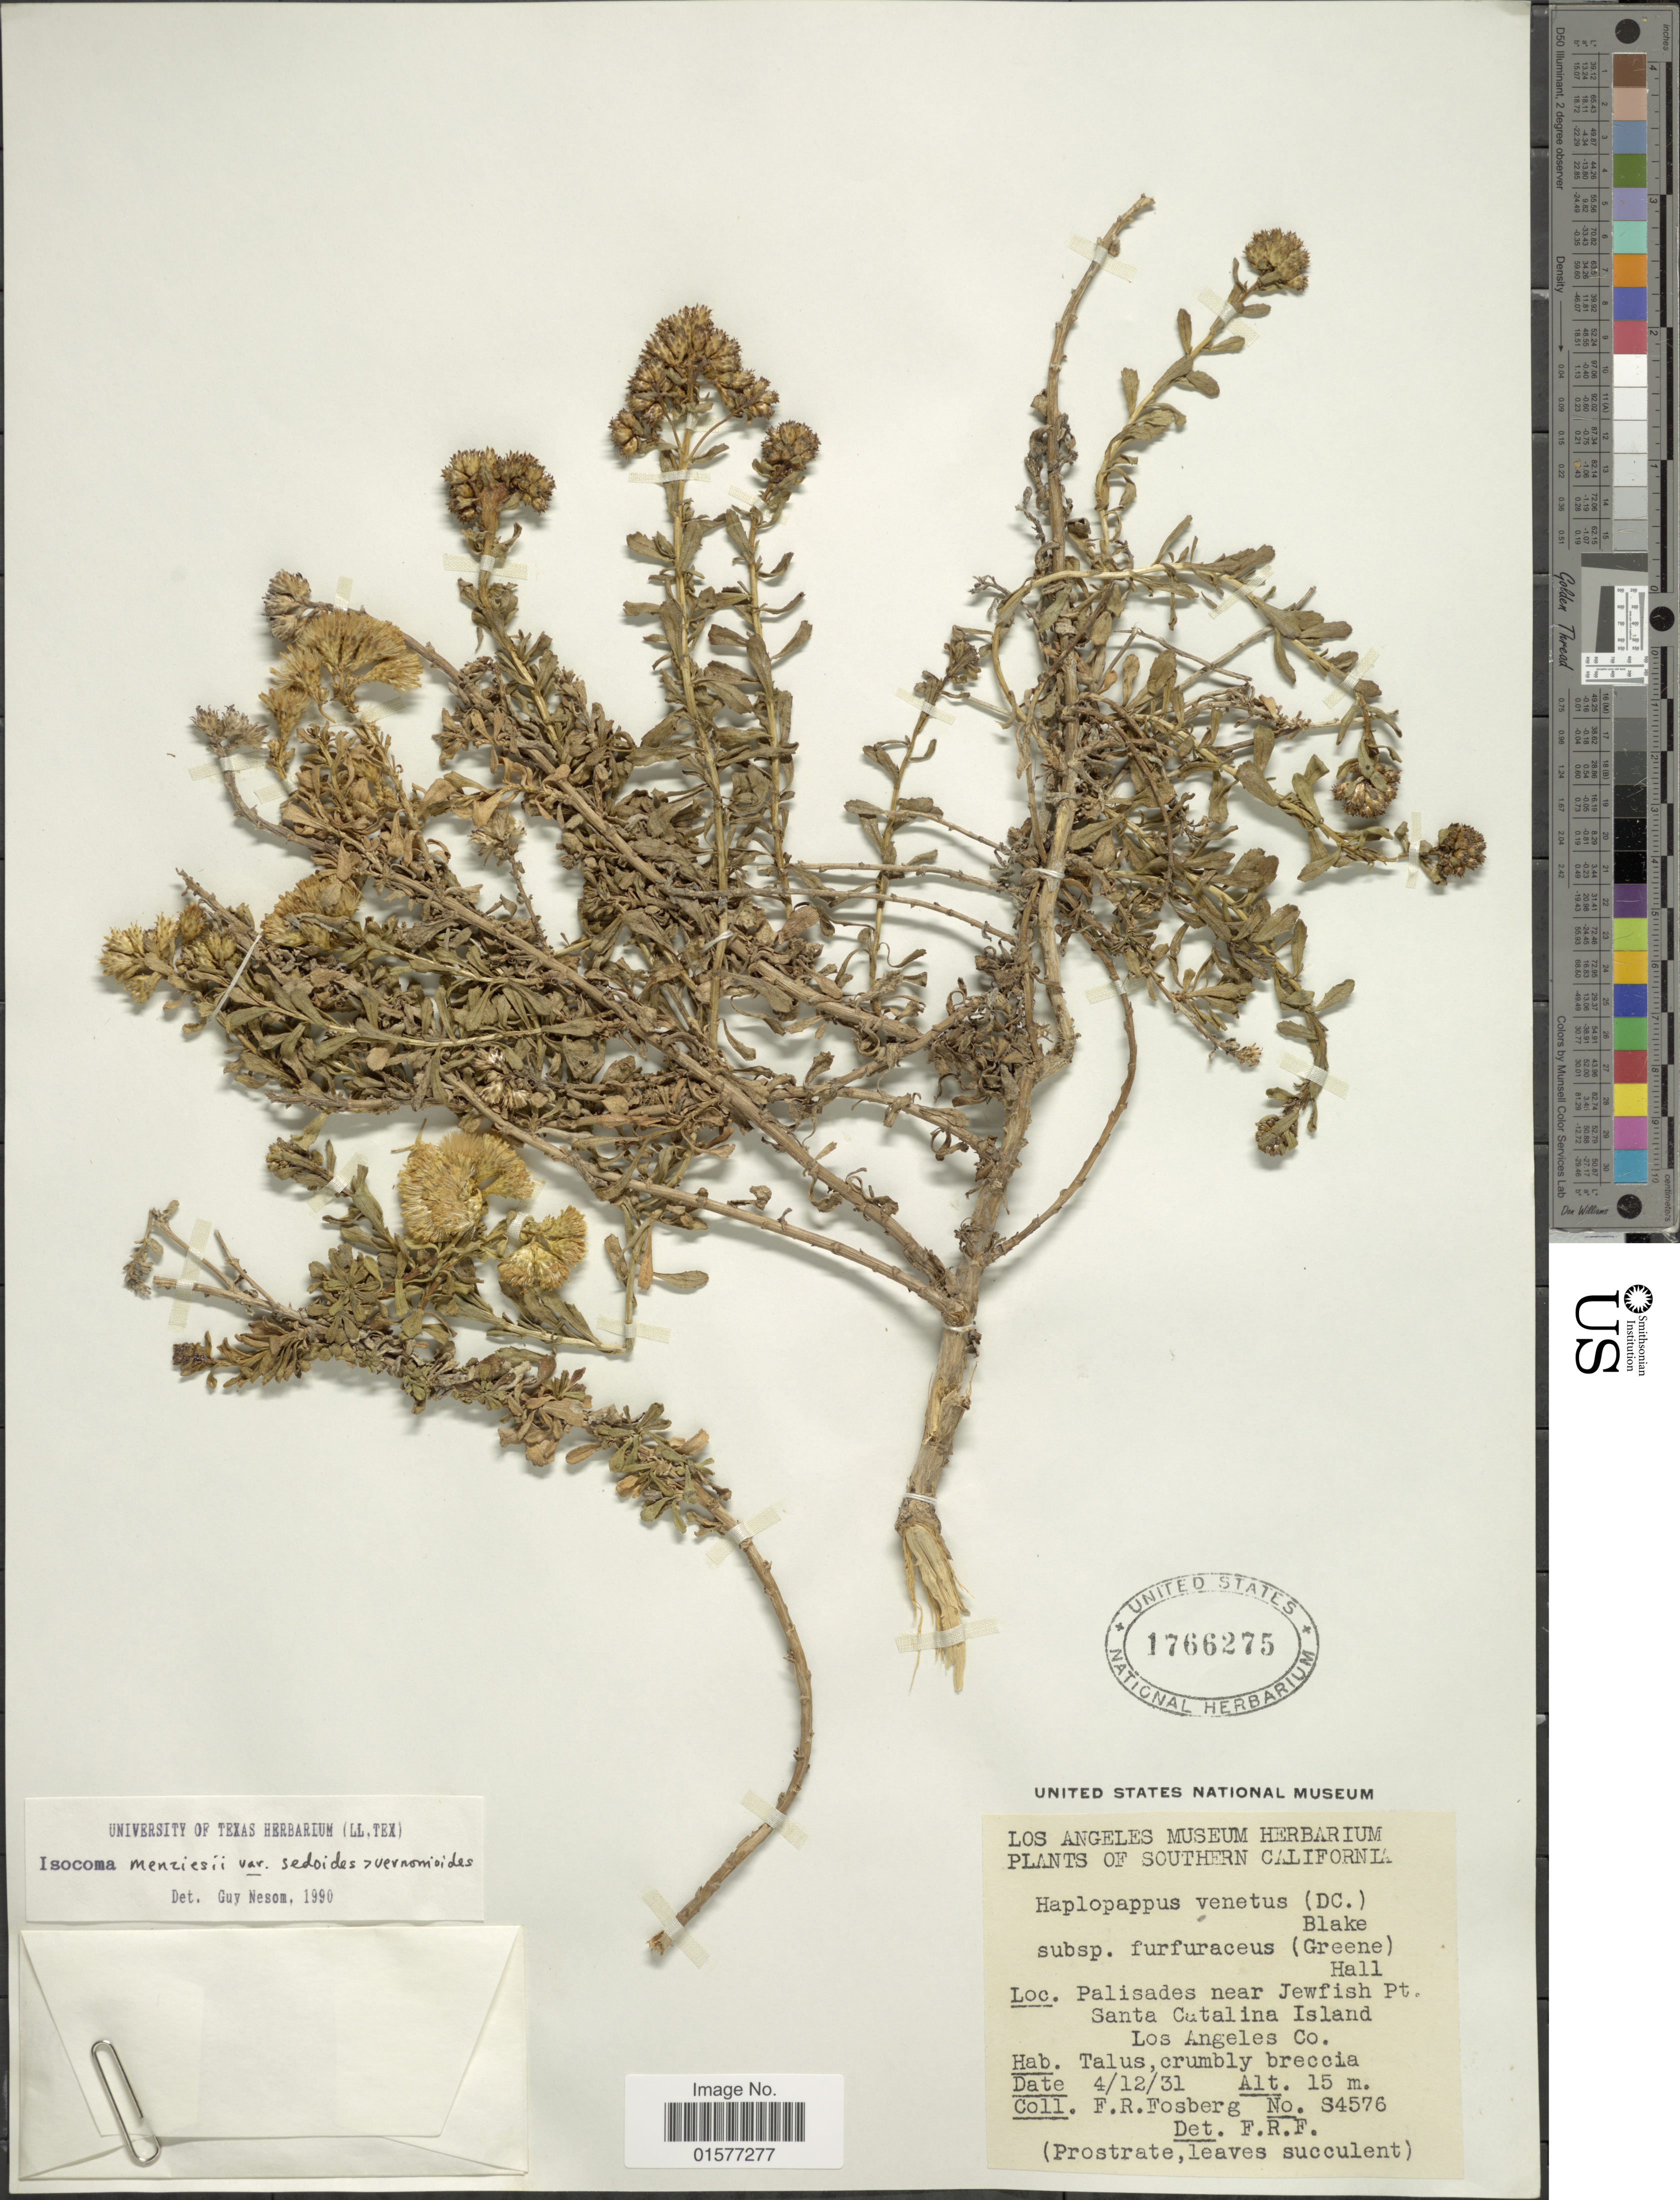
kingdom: Plantae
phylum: Tracheophyta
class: Magnoliopsida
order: Asterales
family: Asteraceae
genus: Isocoma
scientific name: Isocoma menziesii var. sedoides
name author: (Greene) G.L. Nesom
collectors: F. R. Fosberg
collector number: S4576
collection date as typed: Transcribed d/m/y: 12/4/31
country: United States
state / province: California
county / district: Los Angeles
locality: Southern California, Palisades near Jewfish Pt. Santa Catalina Island, Los Angeles Co.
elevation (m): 15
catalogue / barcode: US 1766275